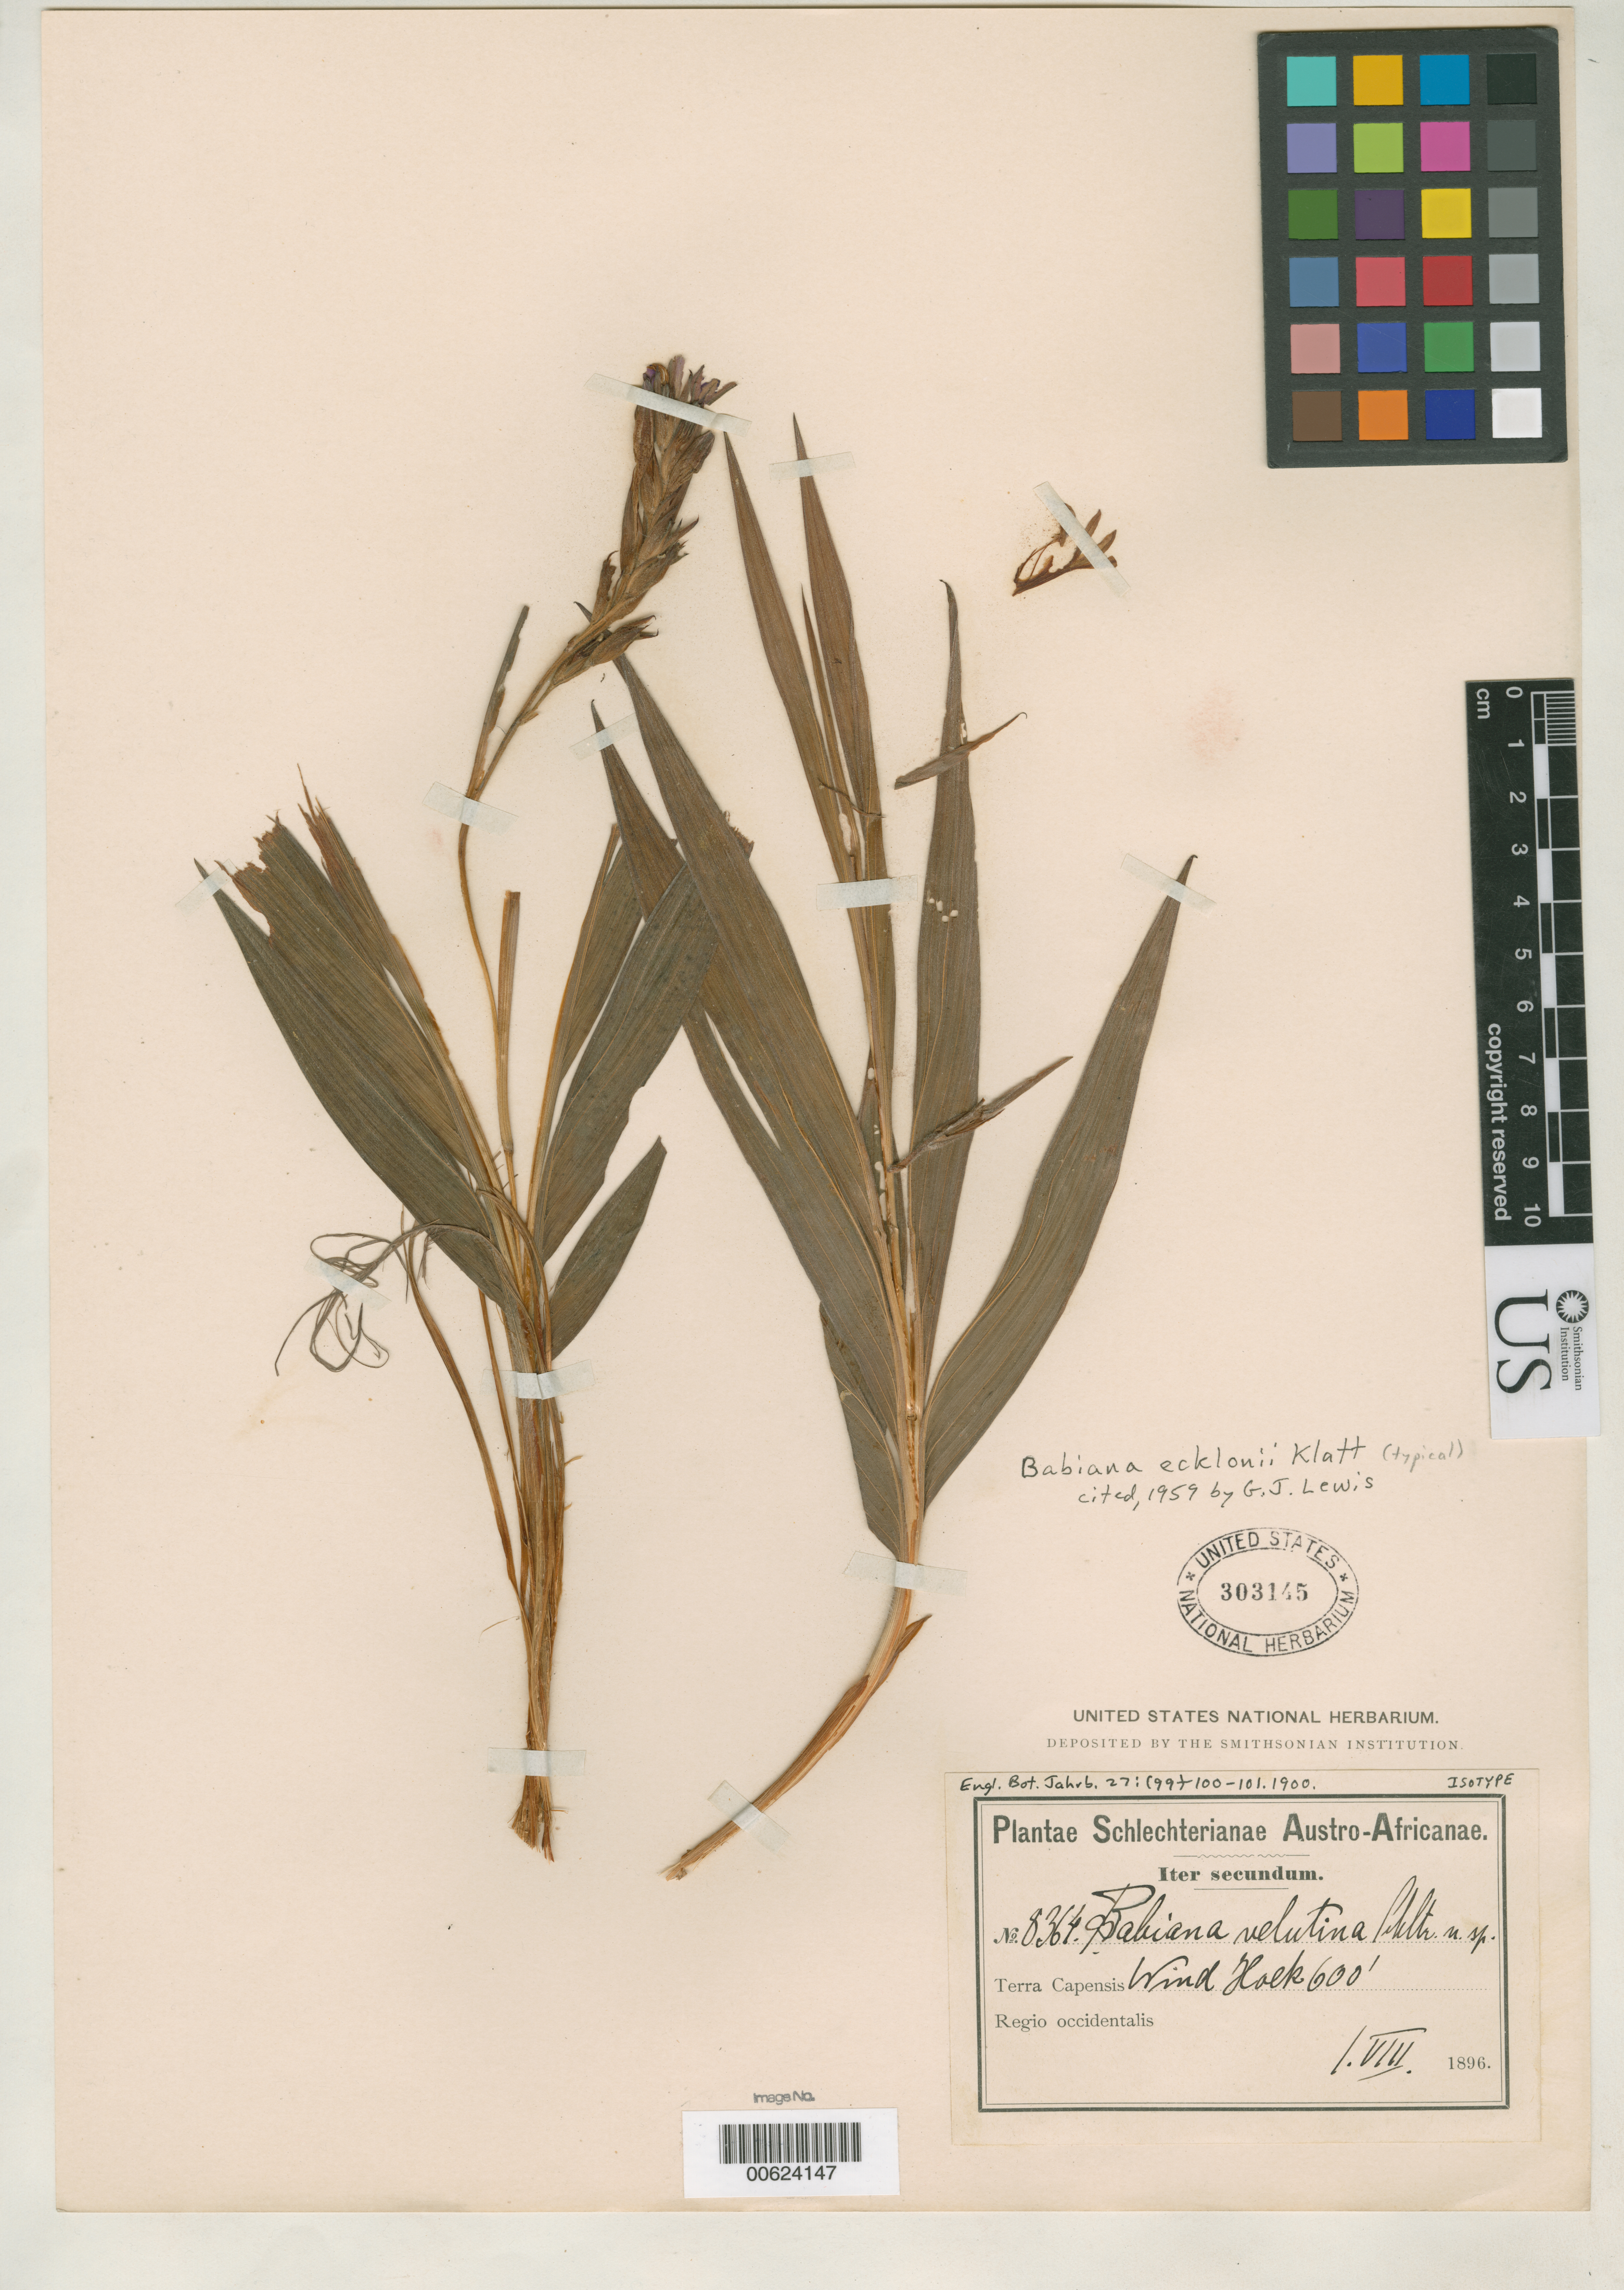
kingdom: Plantae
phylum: Tracheophyta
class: Liliopsida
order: Asparagales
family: Iridaceae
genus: Babiana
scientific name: Babiana velutina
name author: Schltr.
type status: Isotype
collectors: F. R. R. Schlechter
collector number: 8364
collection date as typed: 01 Aug 1896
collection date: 1896-08-01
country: South Africa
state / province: Western Cape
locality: Giftbergen pone Wind Hoek in ditione Van Rhynsdorp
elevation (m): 183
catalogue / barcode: US 303145